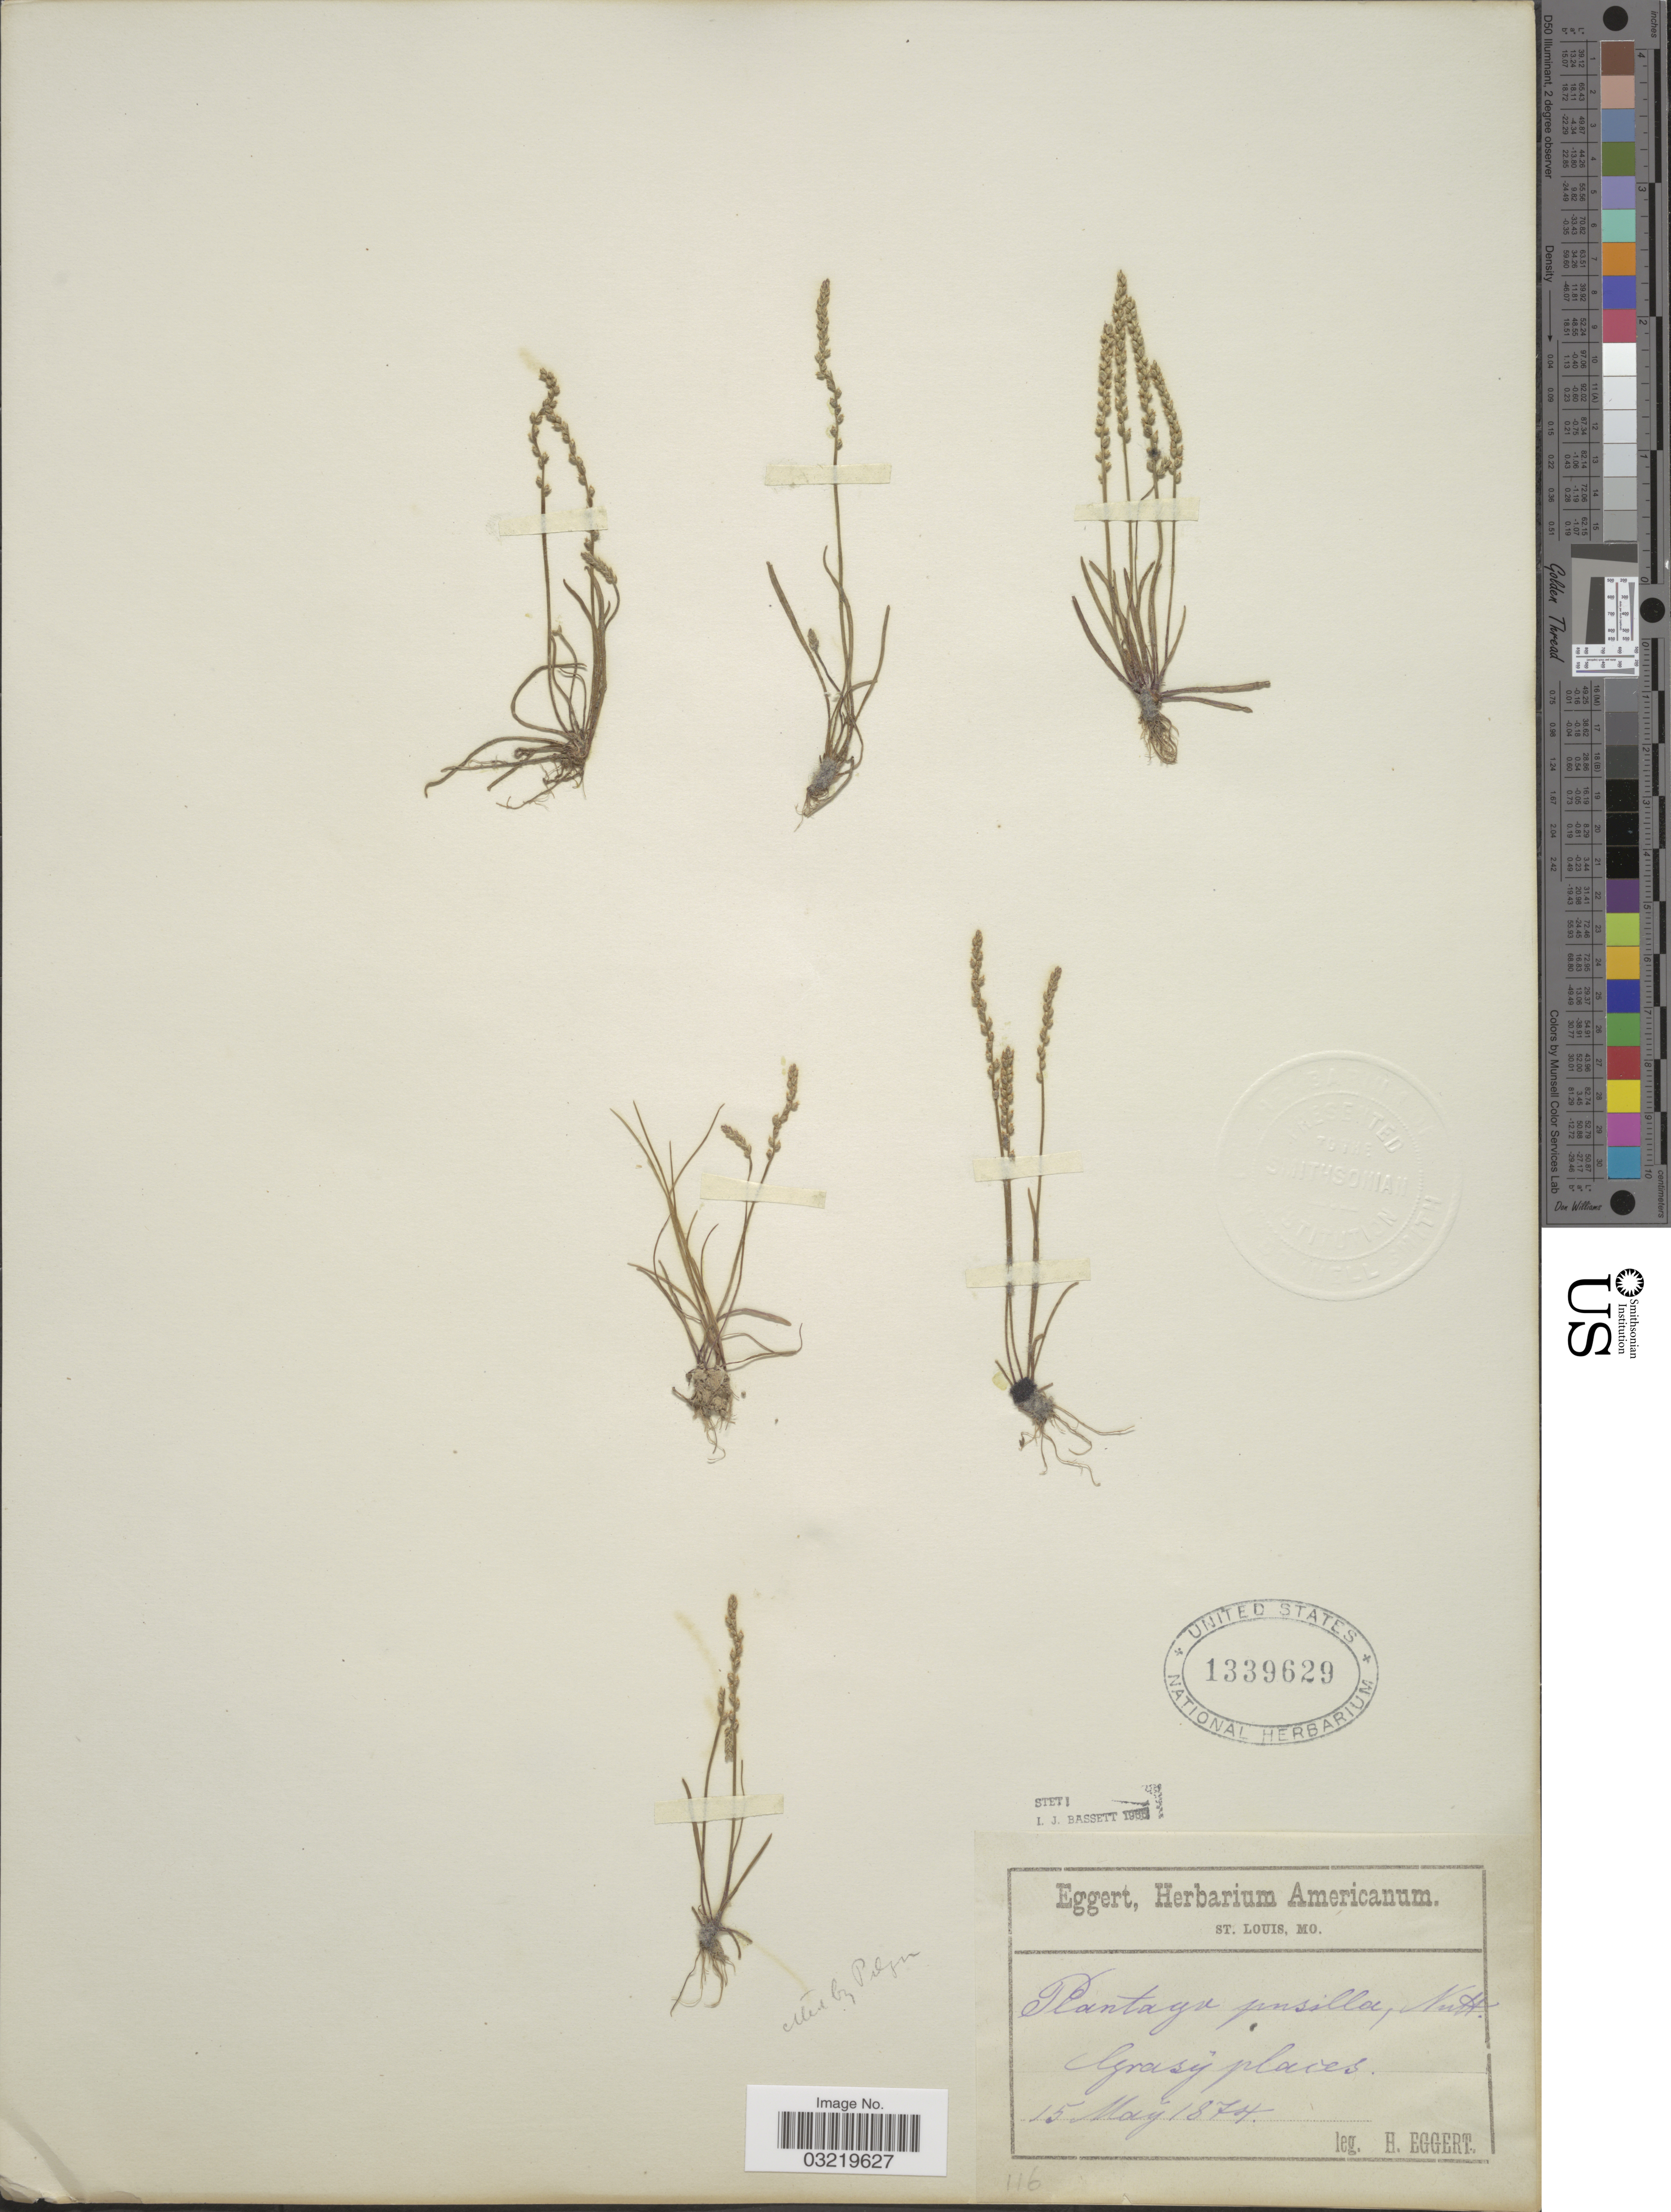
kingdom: Plantae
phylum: Tracheophyta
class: Magnoliopsida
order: Lamiales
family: Plantaginaceae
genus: Plantago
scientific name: Plantago pusilla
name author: Nutt.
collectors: H. Eggert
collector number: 116?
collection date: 1874-05-15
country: United States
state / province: Missouri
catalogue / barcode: US 1339629